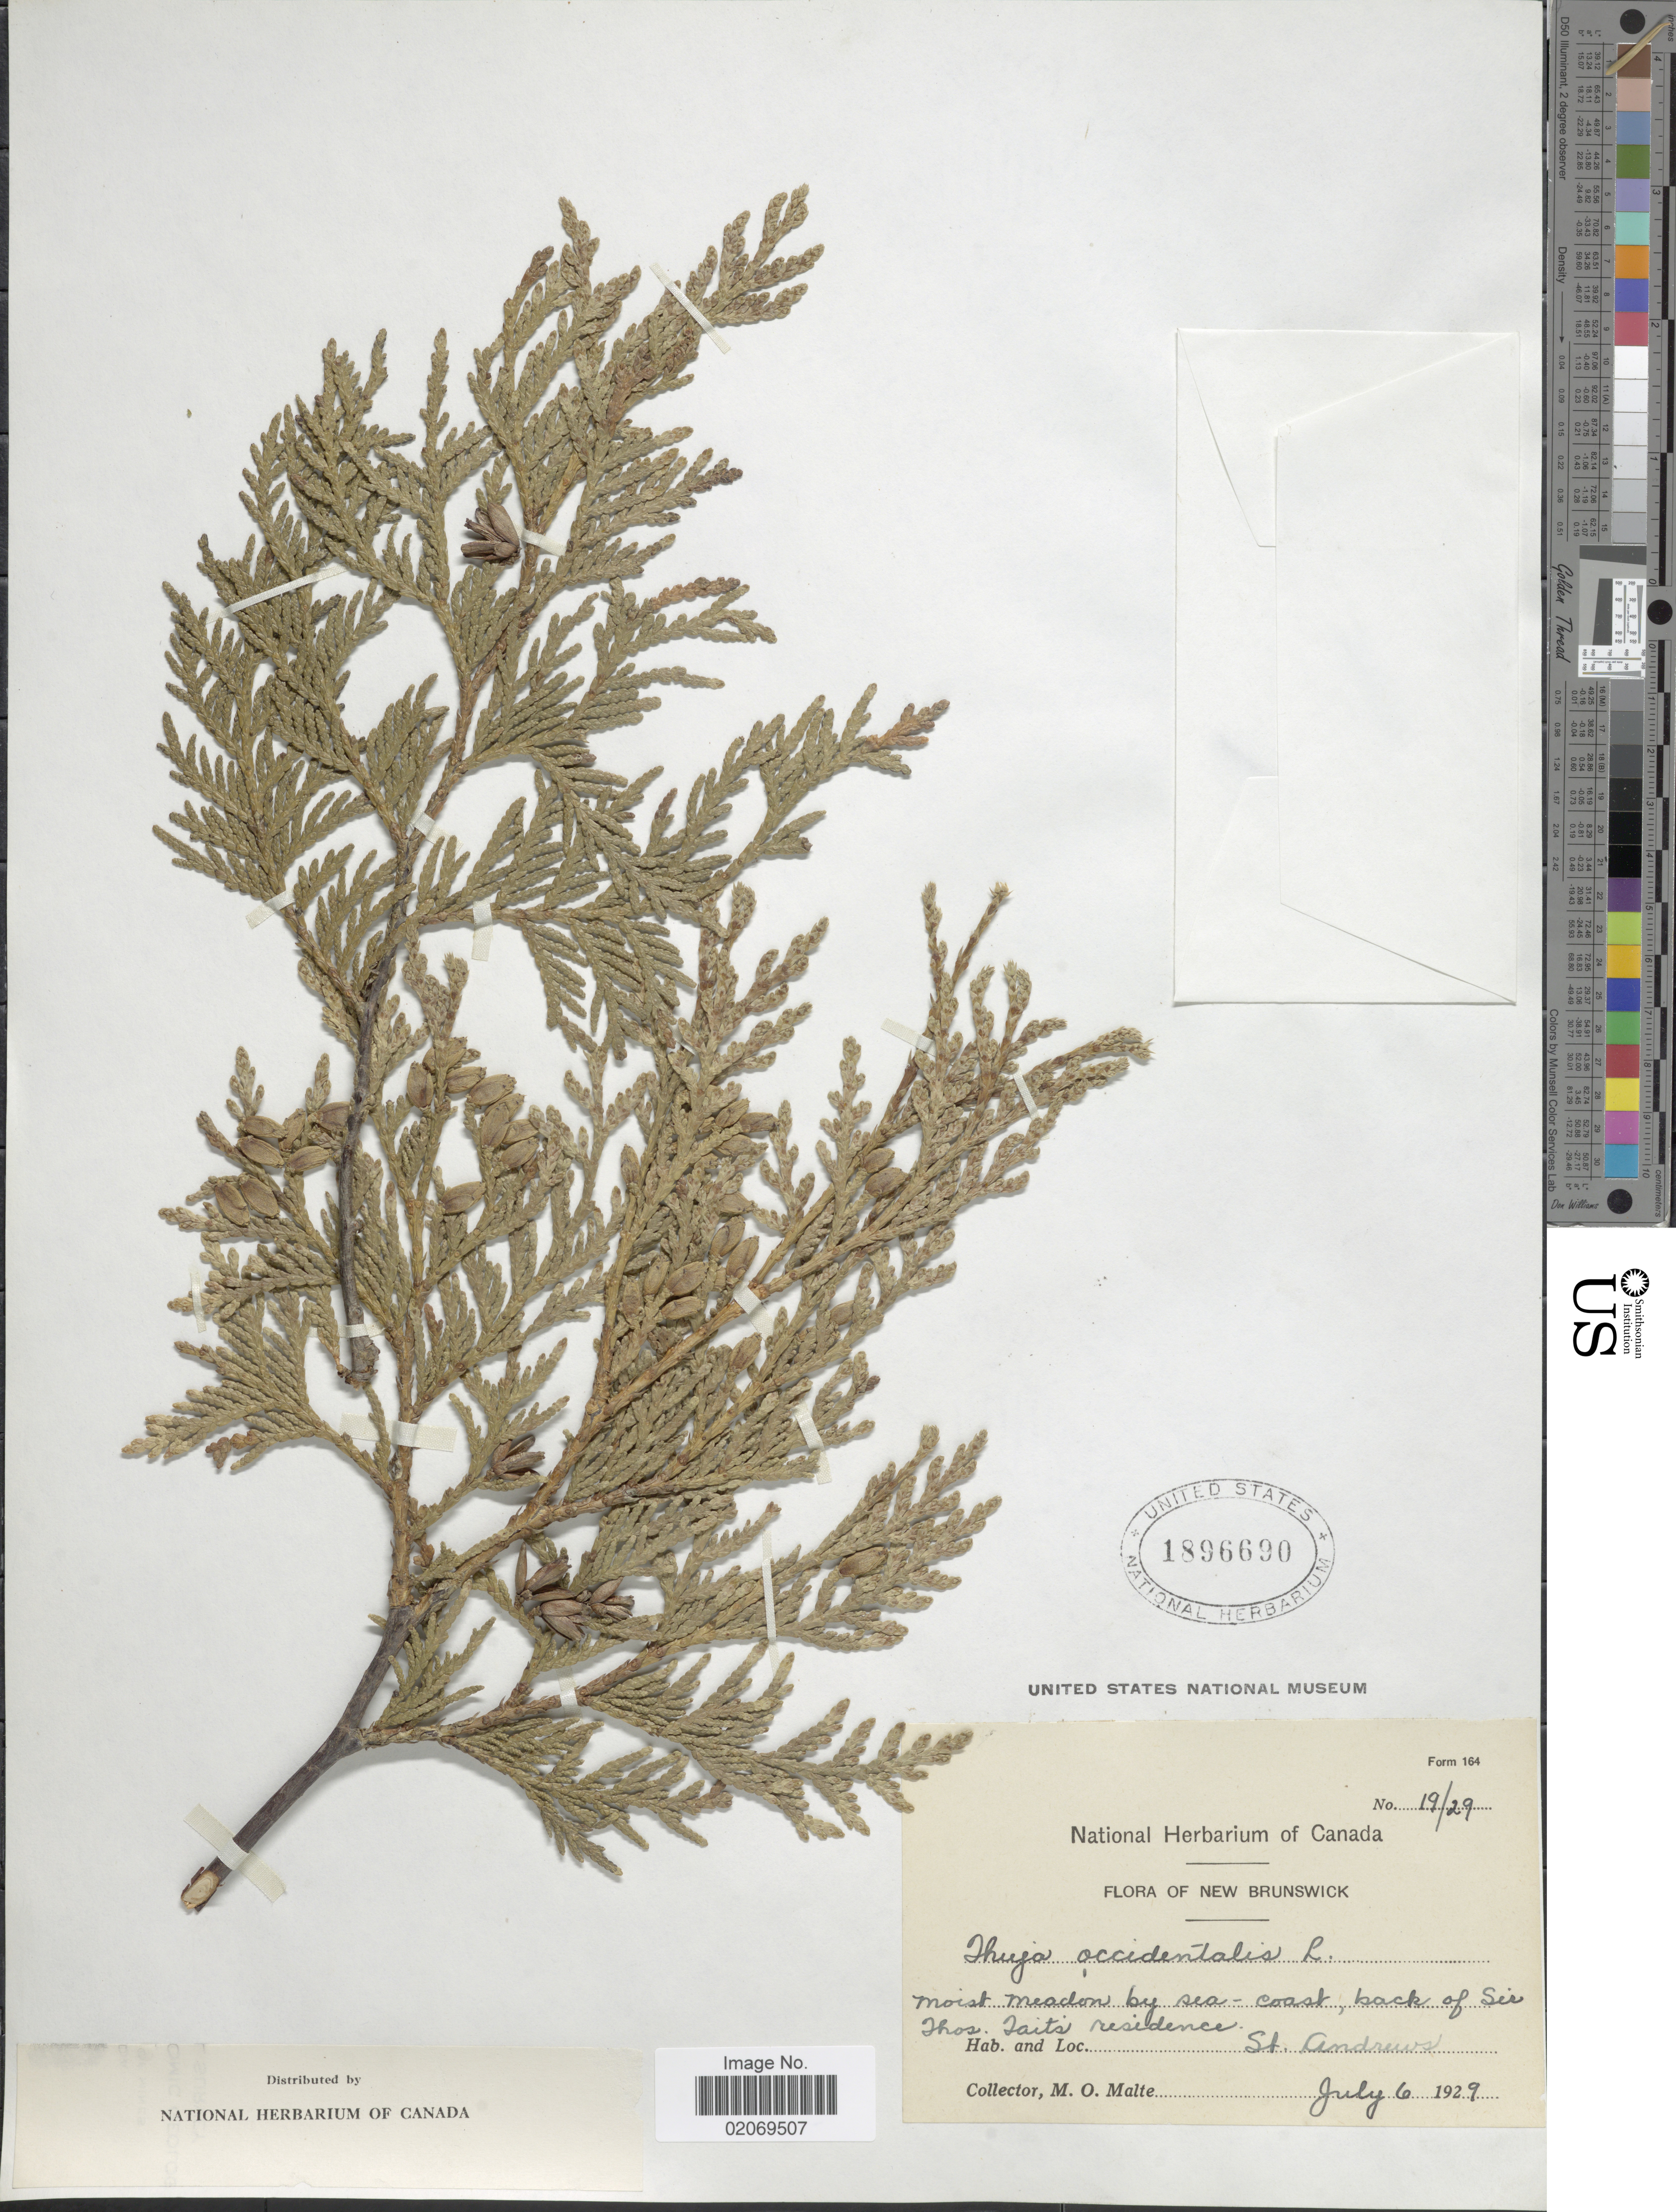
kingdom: Plantae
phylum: Tracheophyta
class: Pinopsida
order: Pinales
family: Cupressaceae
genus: Thuja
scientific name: Thuja occidentalis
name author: L.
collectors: M. O. Malte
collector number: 19/29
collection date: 1929-07-06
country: Canada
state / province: New Brunswick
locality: Moist meadow by sea-coast, back of Sir Thos, Taits residence. St Andrews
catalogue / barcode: US 1896690